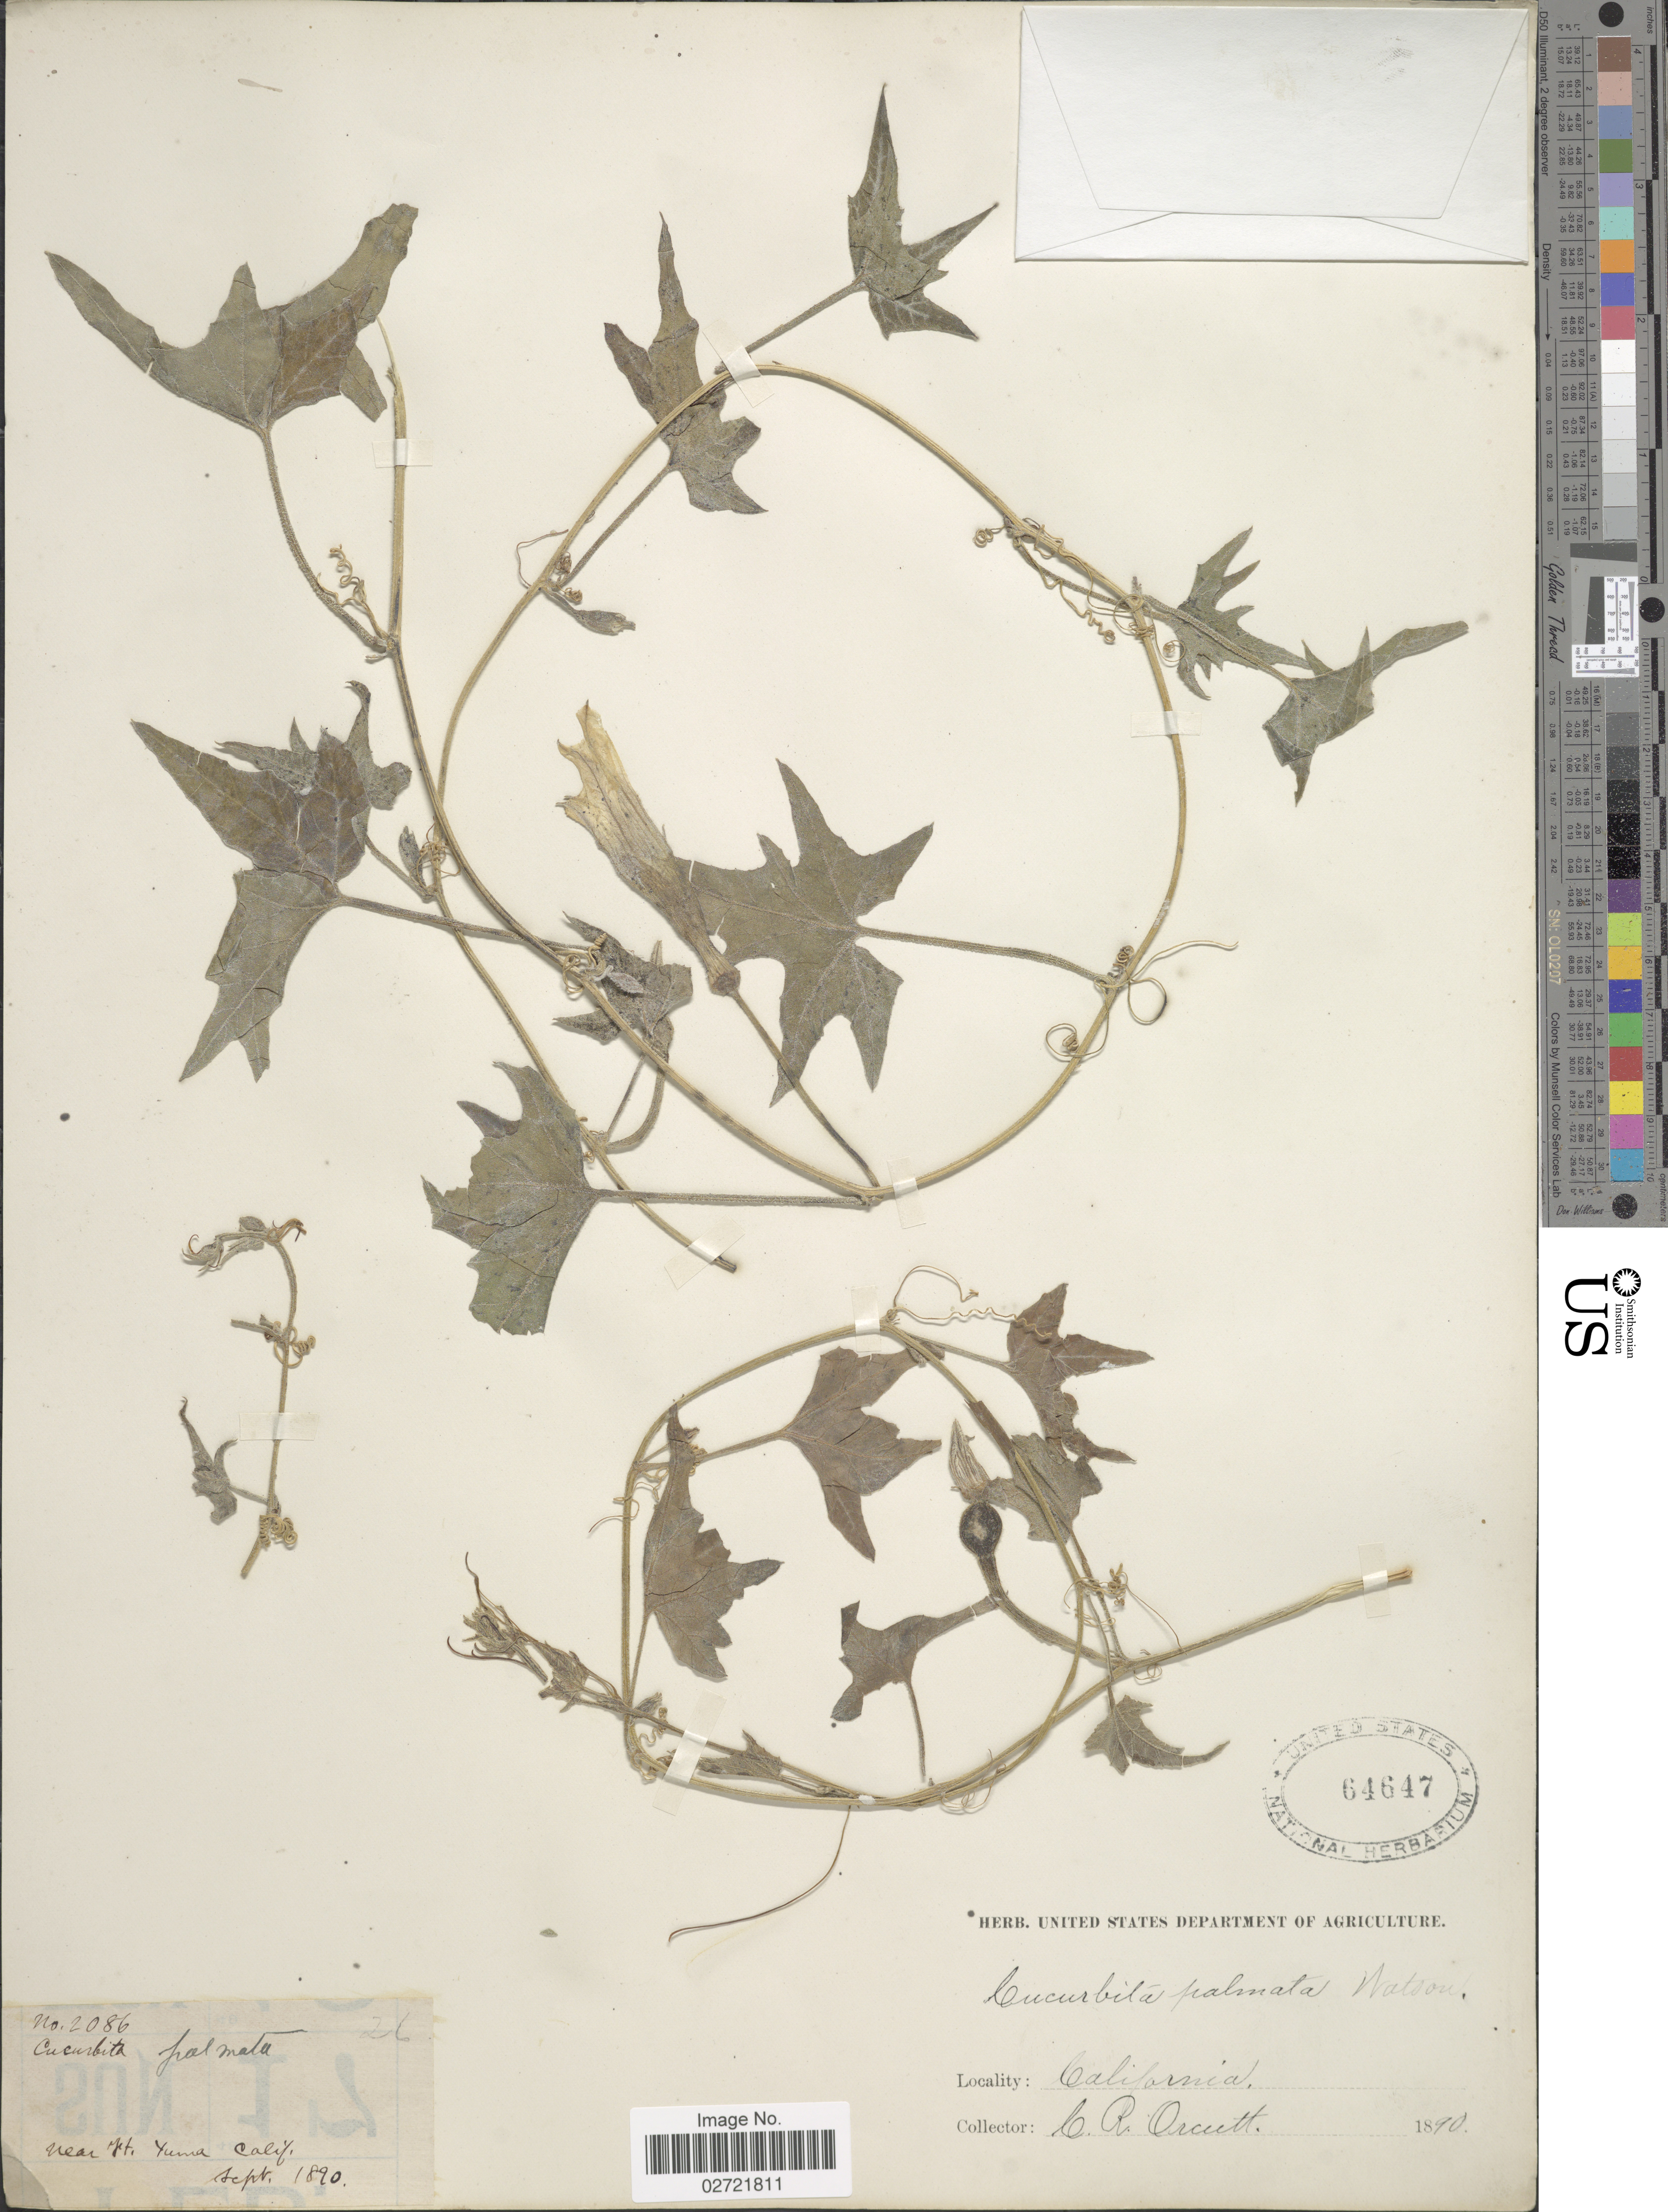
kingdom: Plantae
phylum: Tracheophyta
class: Magnoliopsida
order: Cucurbitales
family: Cucurbitaceae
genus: Cucurbita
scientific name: Cucurbita palmata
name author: S. Watson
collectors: C. R. Orcutt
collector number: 2086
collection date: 1890-09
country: United States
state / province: California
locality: Near St Yuma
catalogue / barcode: US 64647